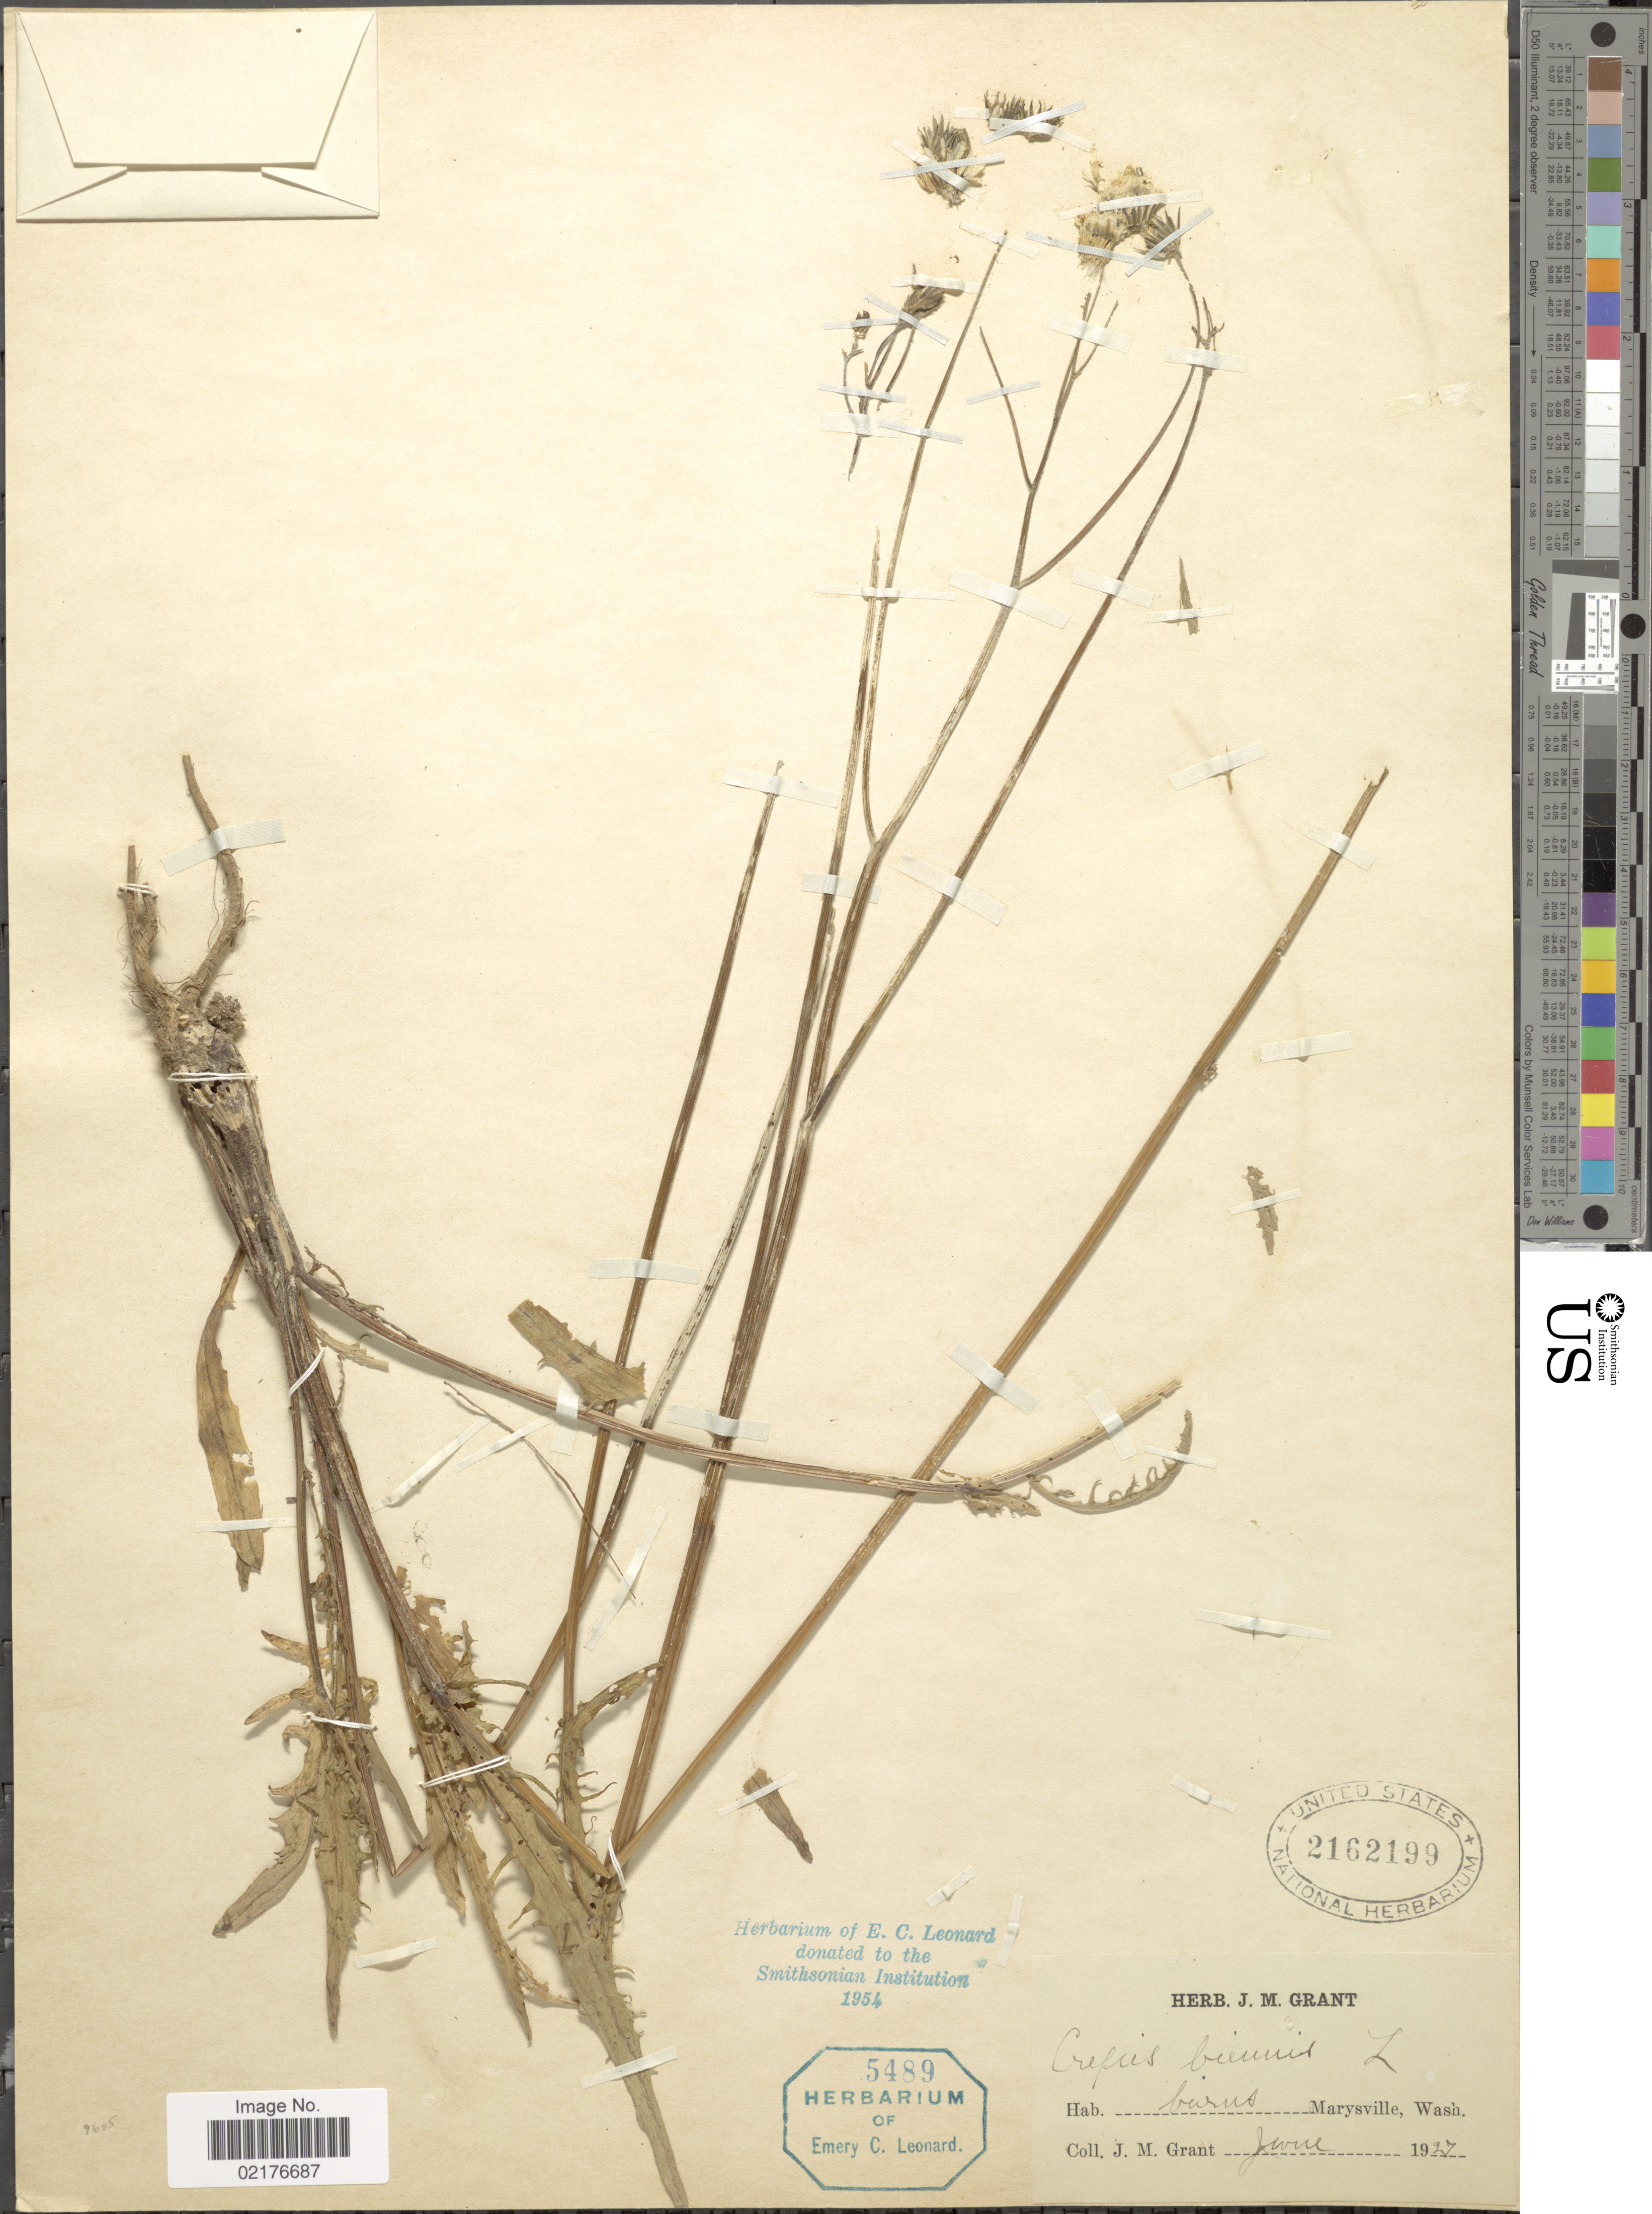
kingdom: Plantae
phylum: Tracheophyta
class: Magnoliopsida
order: Asterales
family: Asteraceae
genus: Crepis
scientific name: Crepis biennis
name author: L.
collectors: J. M. Grant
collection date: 1927-06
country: United States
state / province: Washington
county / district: Snohomish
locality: Burus Marysville, Wash.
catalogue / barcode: US 2162199